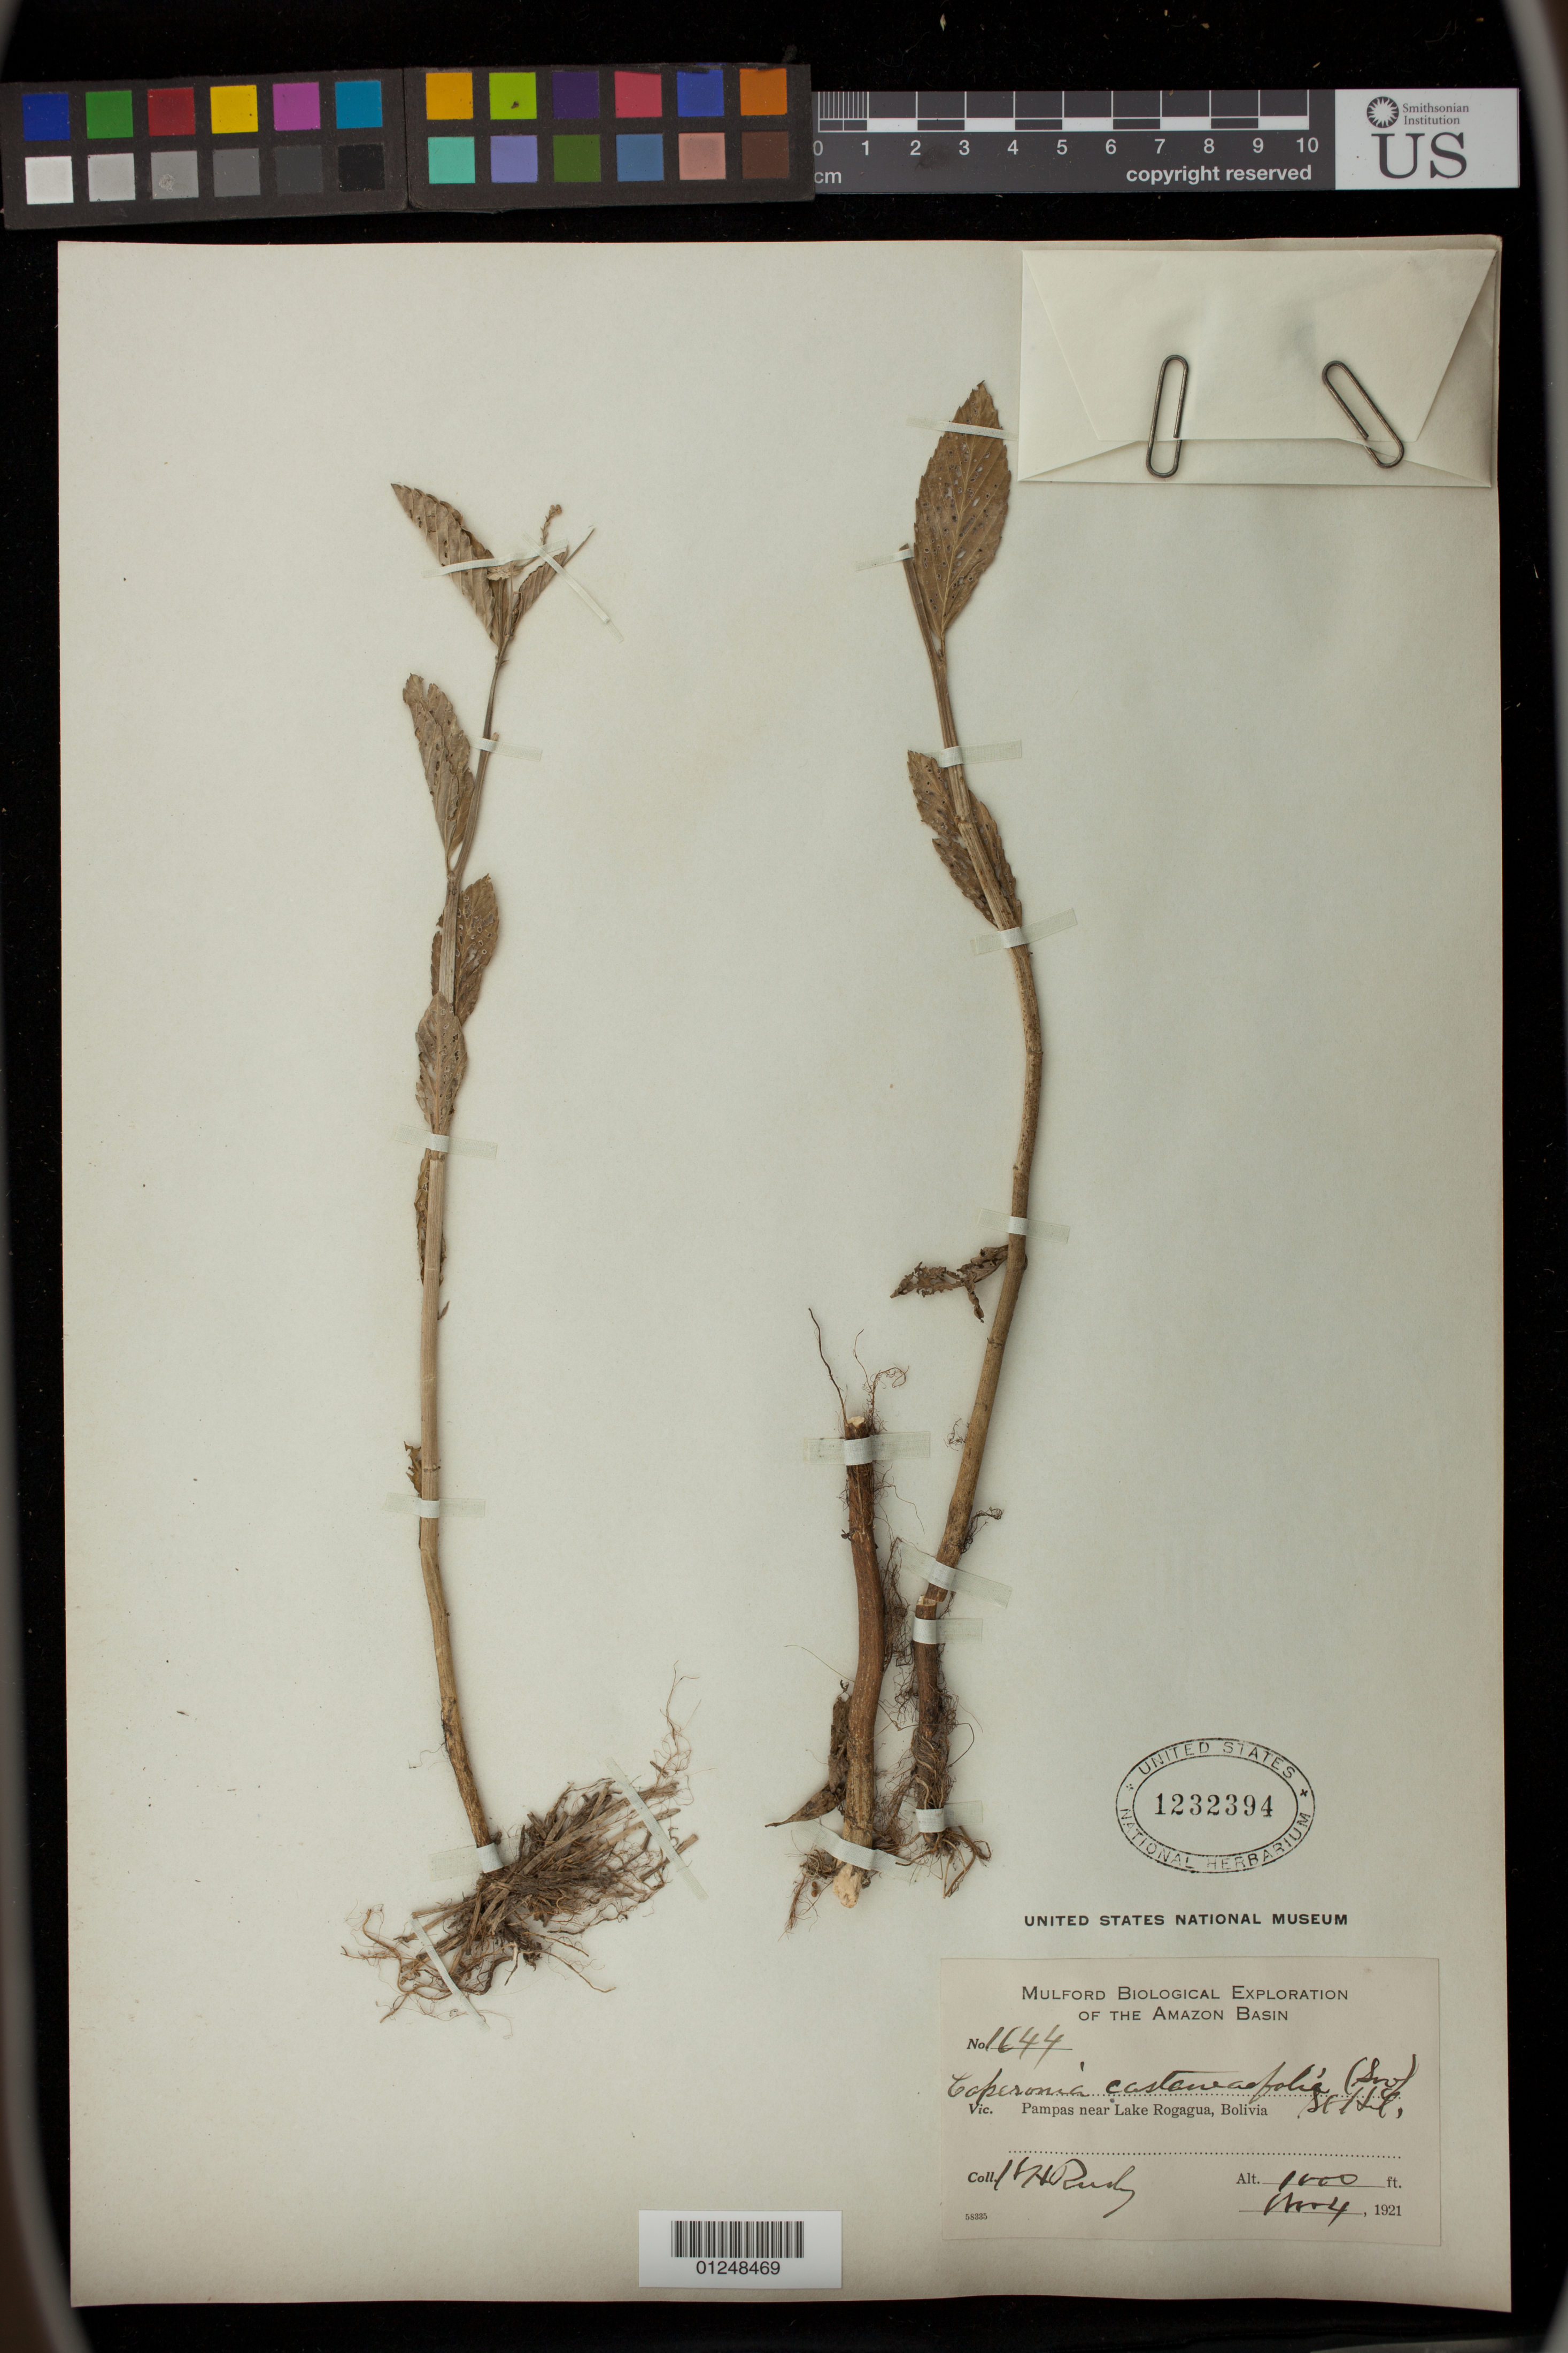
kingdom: Plantae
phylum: Tracheophyta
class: Magnoliopsida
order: Malpighiales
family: Euphorbiaceae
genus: Caperonia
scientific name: Caperonia castaneifolia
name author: (L.) A. St.-Hil.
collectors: H. H. Rusby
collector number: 1644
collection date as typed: Nov. 4, 1921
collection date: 1921-11-04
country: Bolivia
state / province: Beni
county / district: José Ballivián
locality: Pampas near Lake Rogagua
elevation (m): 305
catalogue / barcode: US 1232394